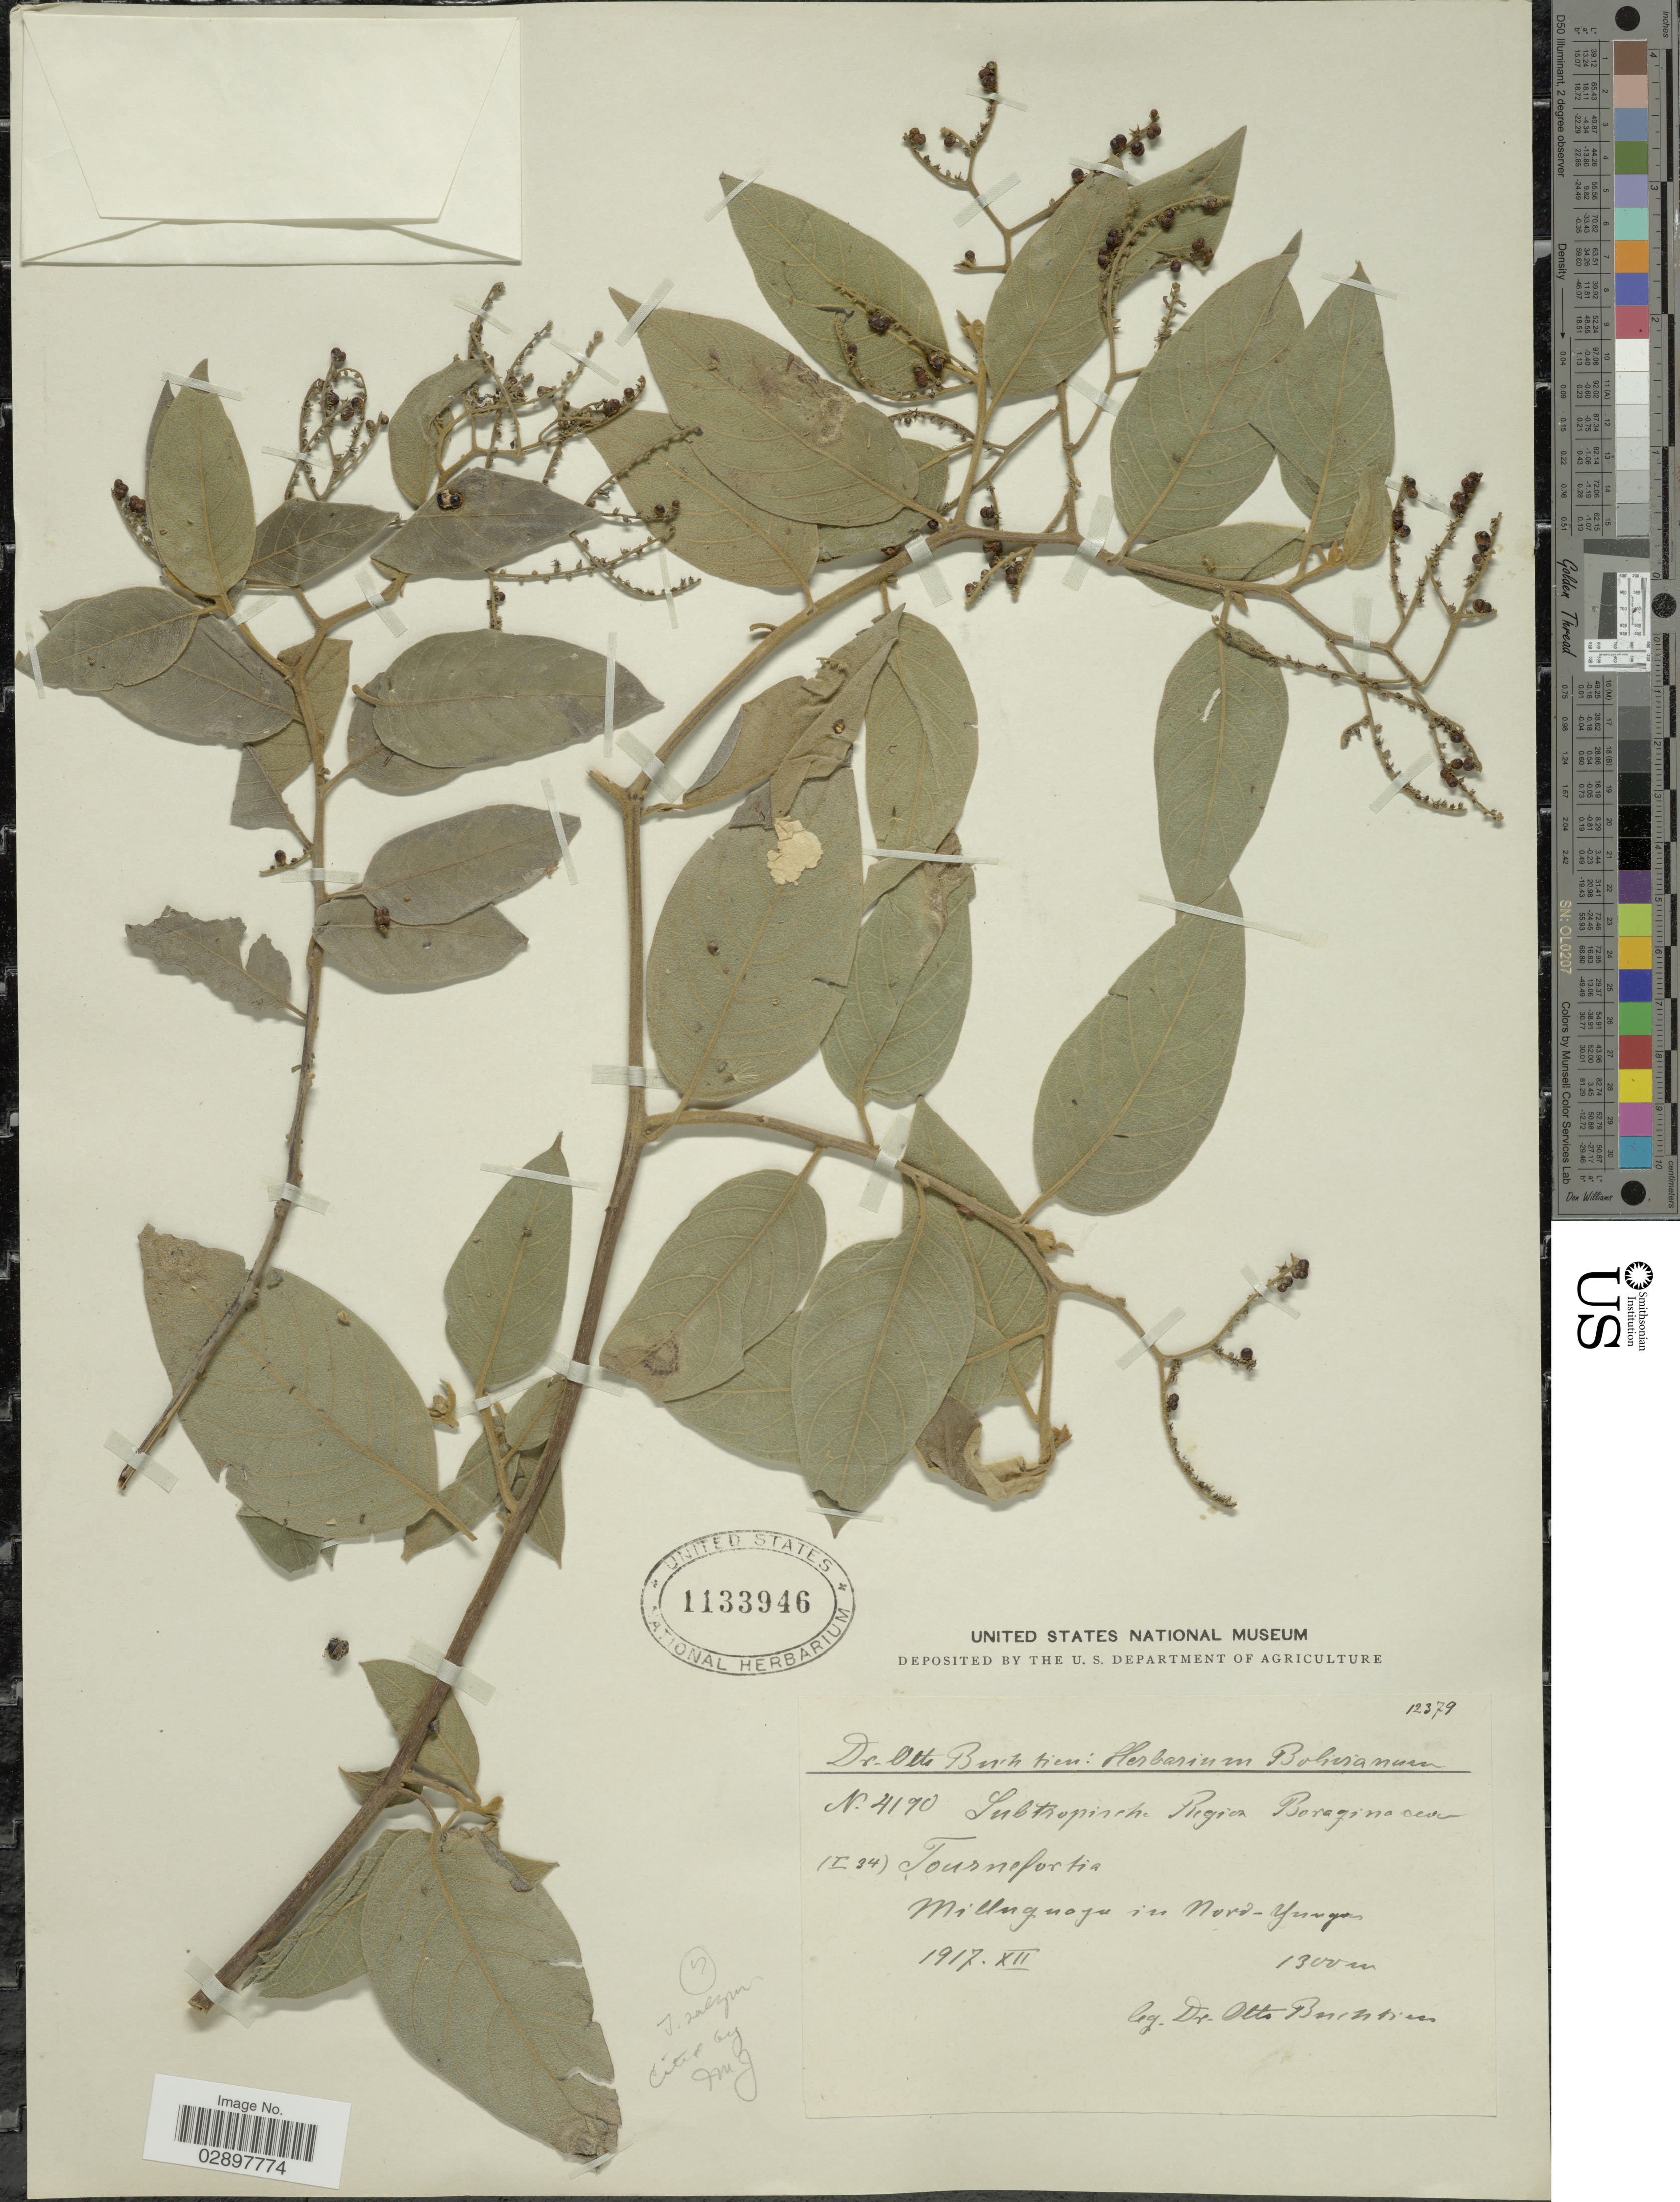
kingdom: Plantae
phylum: Tracheophyta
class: Magnoliopsida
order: Boraginales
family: Heliotropiaceae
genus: Tournefortia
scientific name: Tournefortia sp.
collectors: O. Buchtien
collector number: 4190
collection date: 1917-12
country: Bolivia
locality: Milluguaya in Nord-Yungas.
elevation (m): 1300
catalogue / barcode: US 1133946